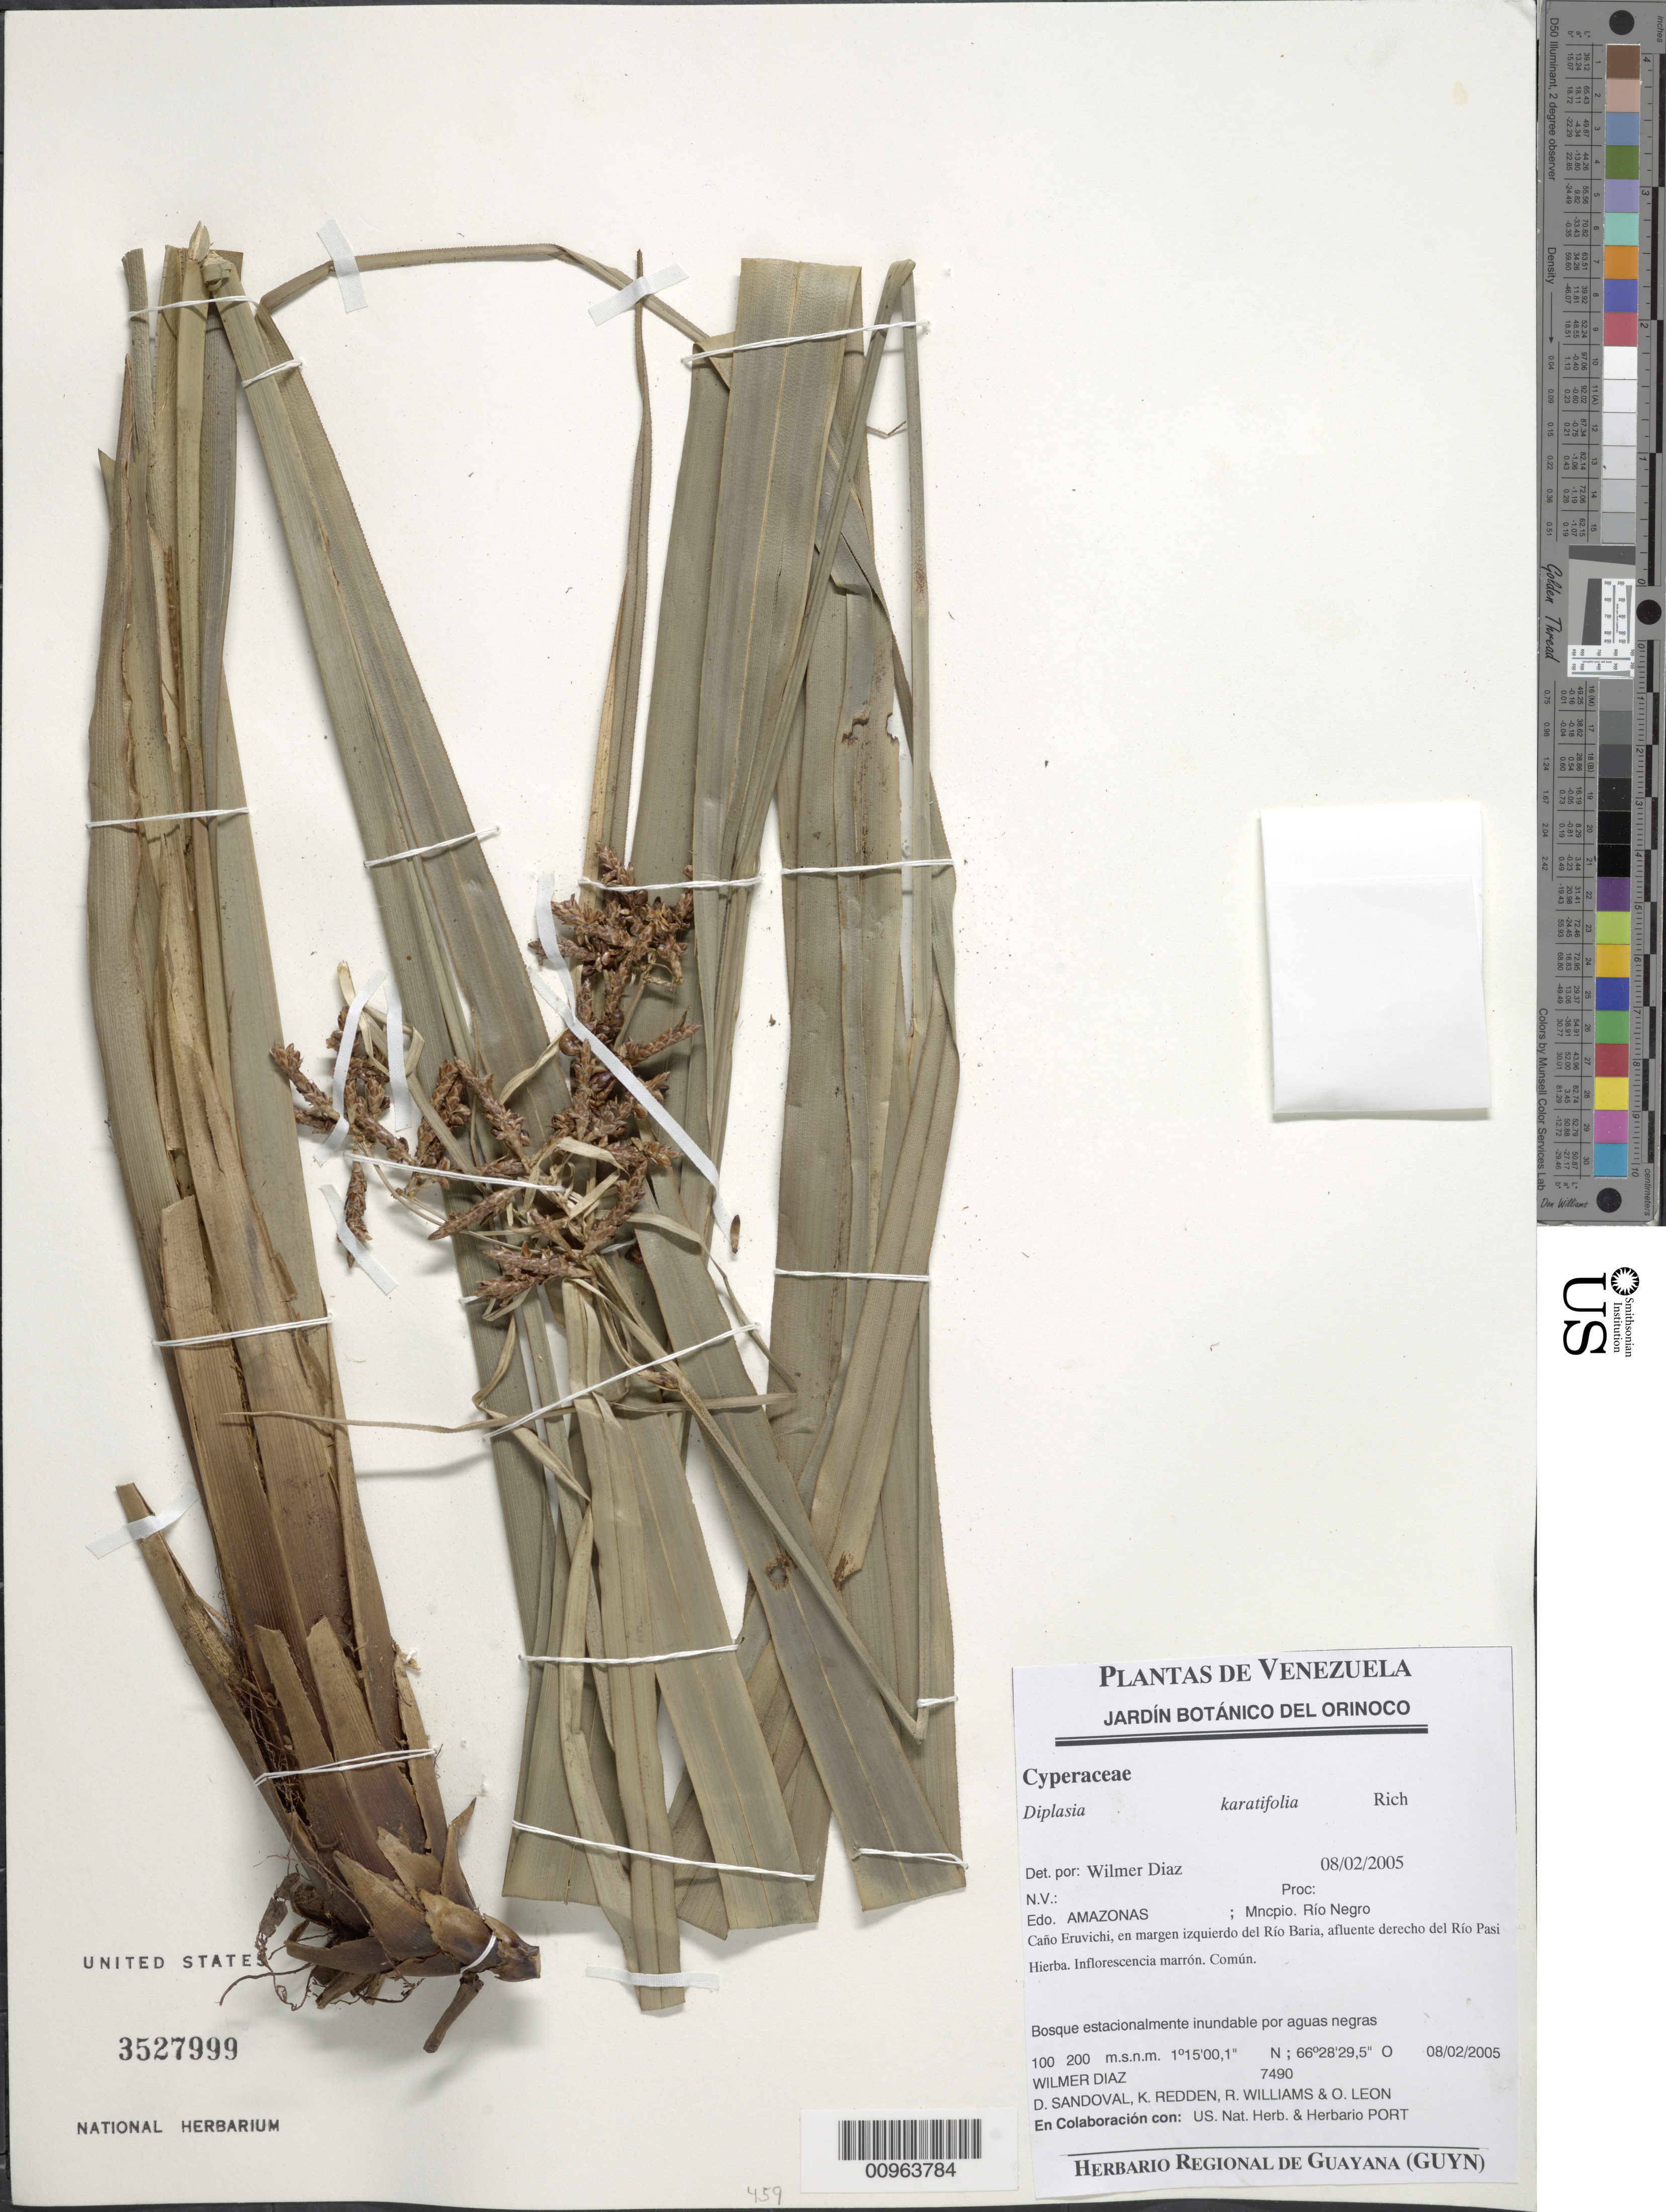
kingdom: Plantae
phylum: Tracheophyta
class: Liliopsida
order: Poales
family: Cyperaceae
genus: Diplasia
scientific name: Diplasia karatifolia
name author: Rich.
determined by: Licata, A., (PORT), Univ. Nac. Exp. de los Llanos Ezequiel Zamora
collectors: W. Díaz P., D. Sandoval, K. M. Redden, R. Williams & O. León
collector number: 7490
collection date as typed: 8-Feb-05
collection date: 2005-02-08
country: Venezuela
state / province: Amazonas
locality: Mun. Río Negro, Caño Eruvichi, en margen izquierdo Río Baria, afluente derecho del Río Pasimoni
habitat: Bosque estacionalmente inundable por aguas negras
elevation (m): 100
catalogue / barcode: US 3527999